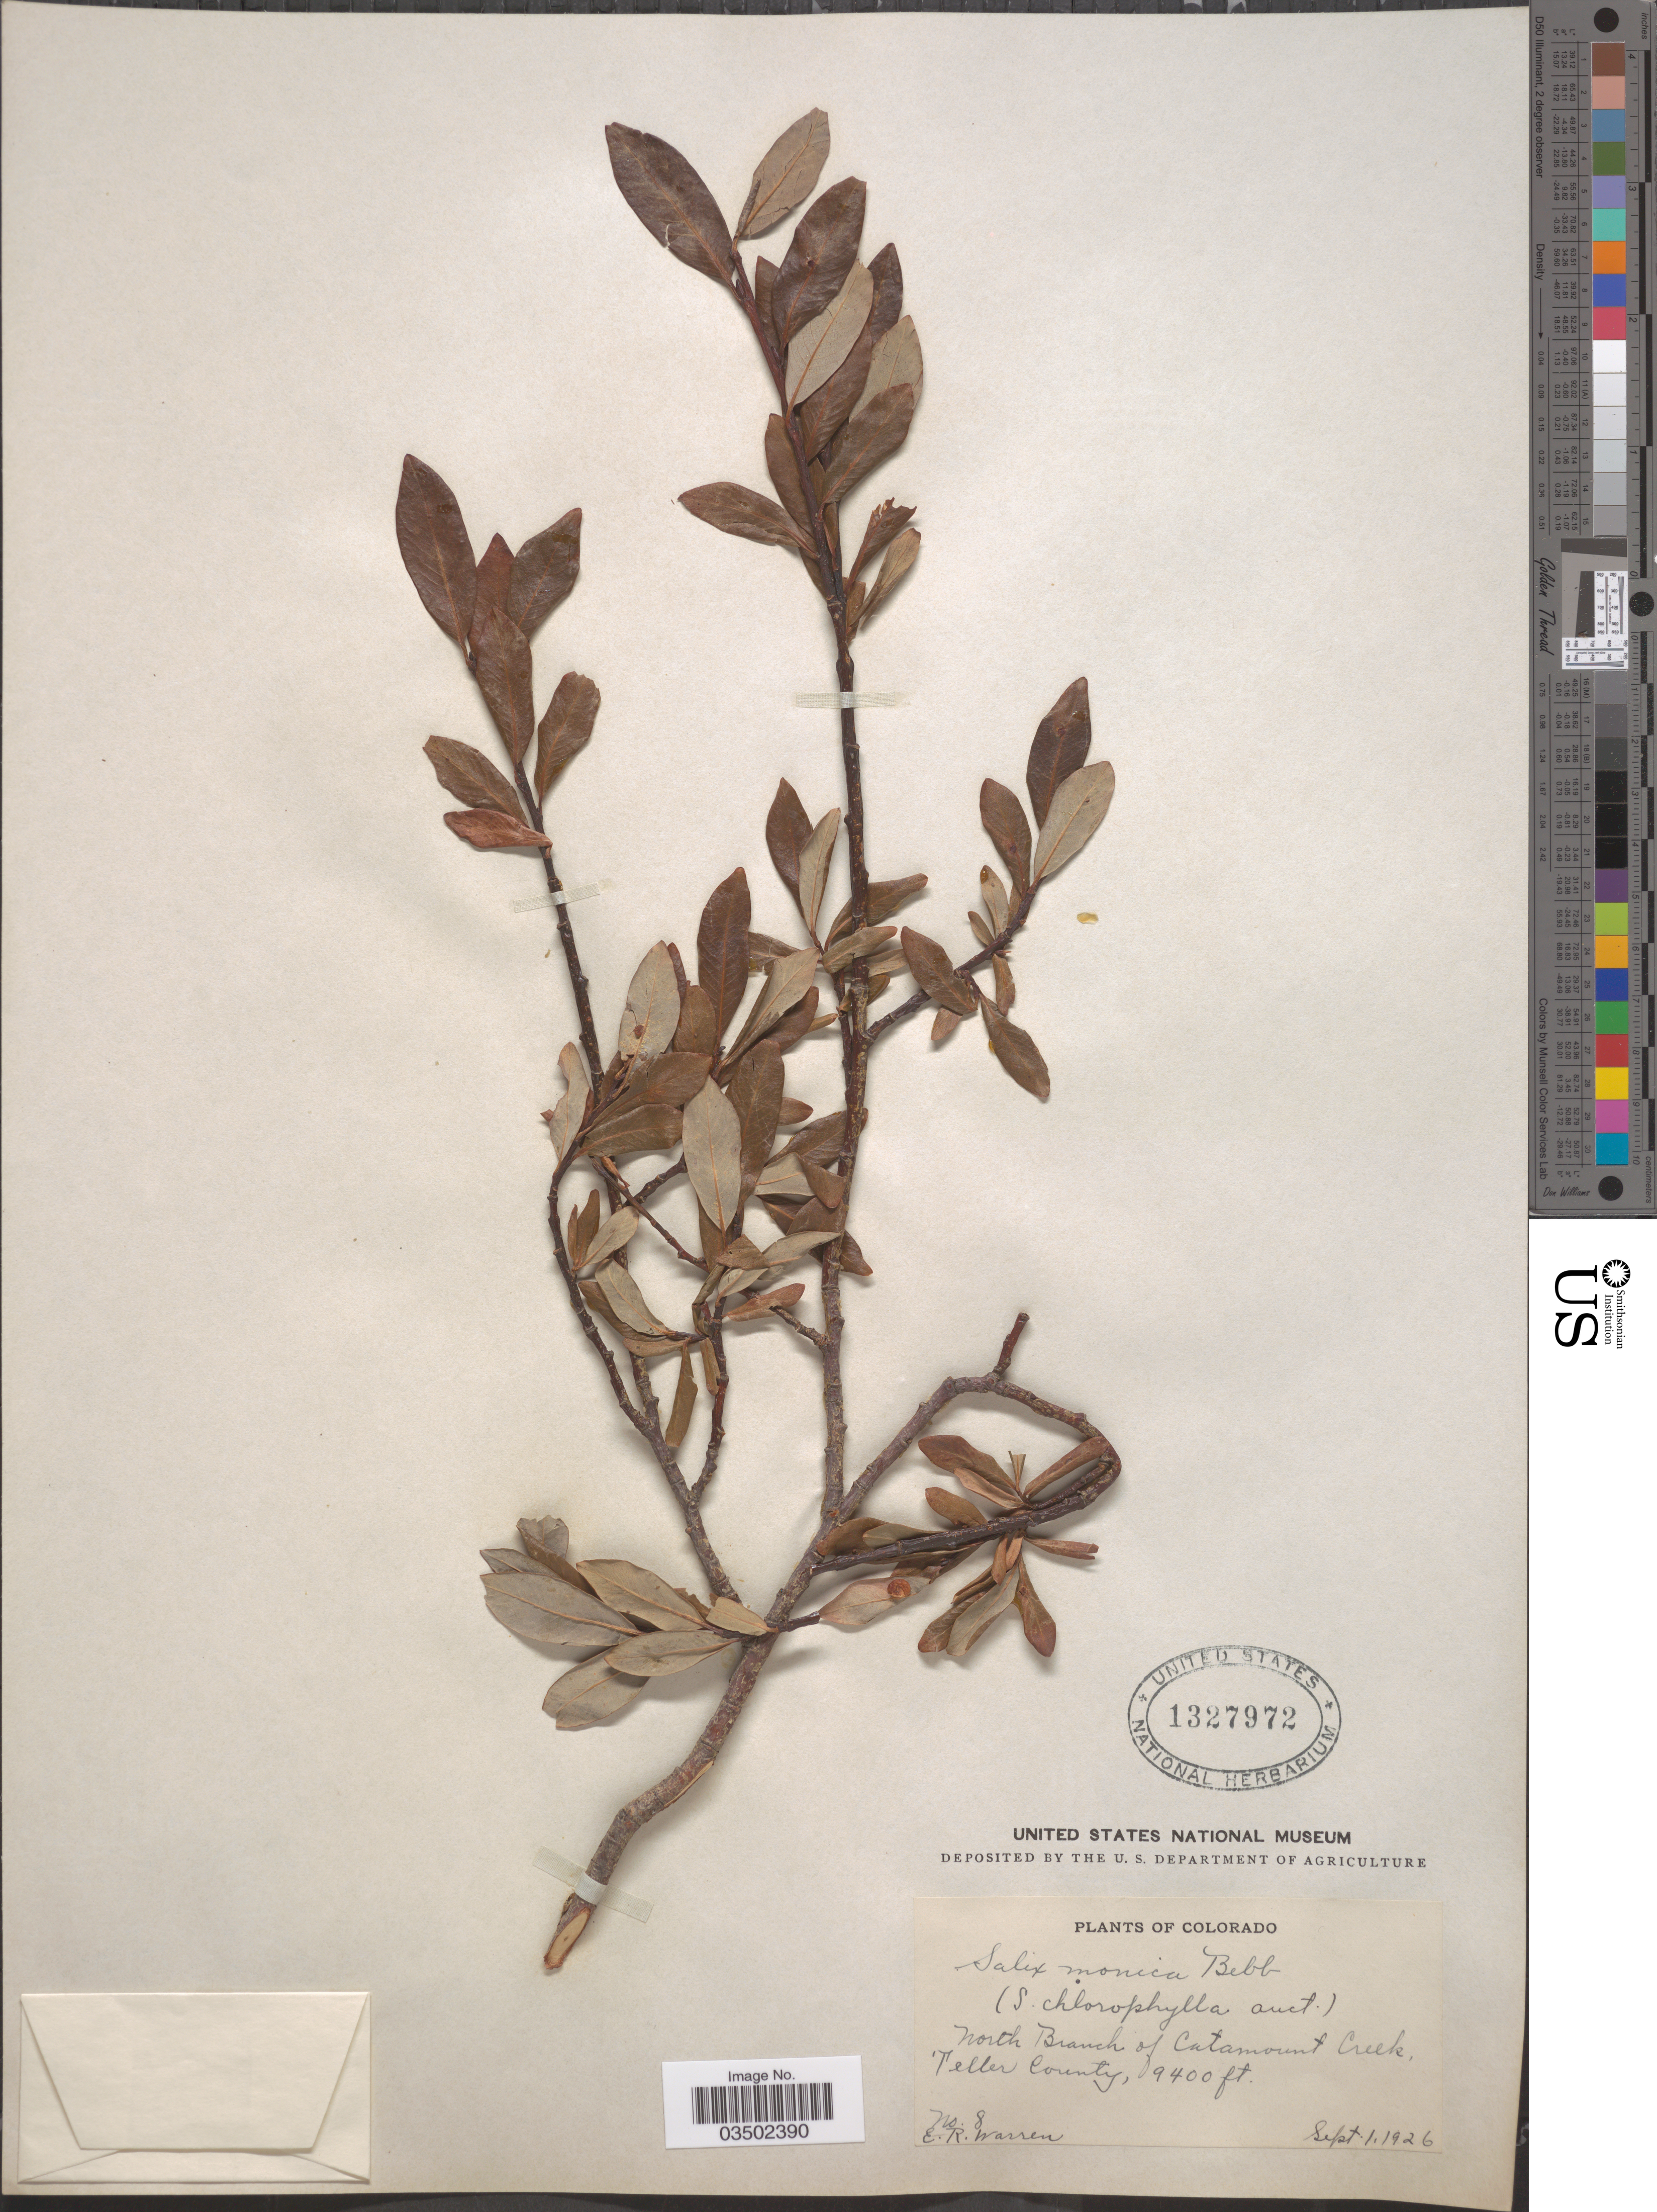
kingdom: Plantae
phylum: Tracheophyta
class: Magnoliopsida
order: Malpighiales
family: Salicaceae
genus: Salix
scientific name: Salix planifolia var. monica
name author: (Bebb) C.K. Schneid.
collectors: E. Warren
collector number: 8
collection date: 1926-09-01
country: United States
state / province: Colorado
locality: North Branch of Catamount Creek, Teller County.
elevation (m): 2865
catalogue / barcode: US 1327972